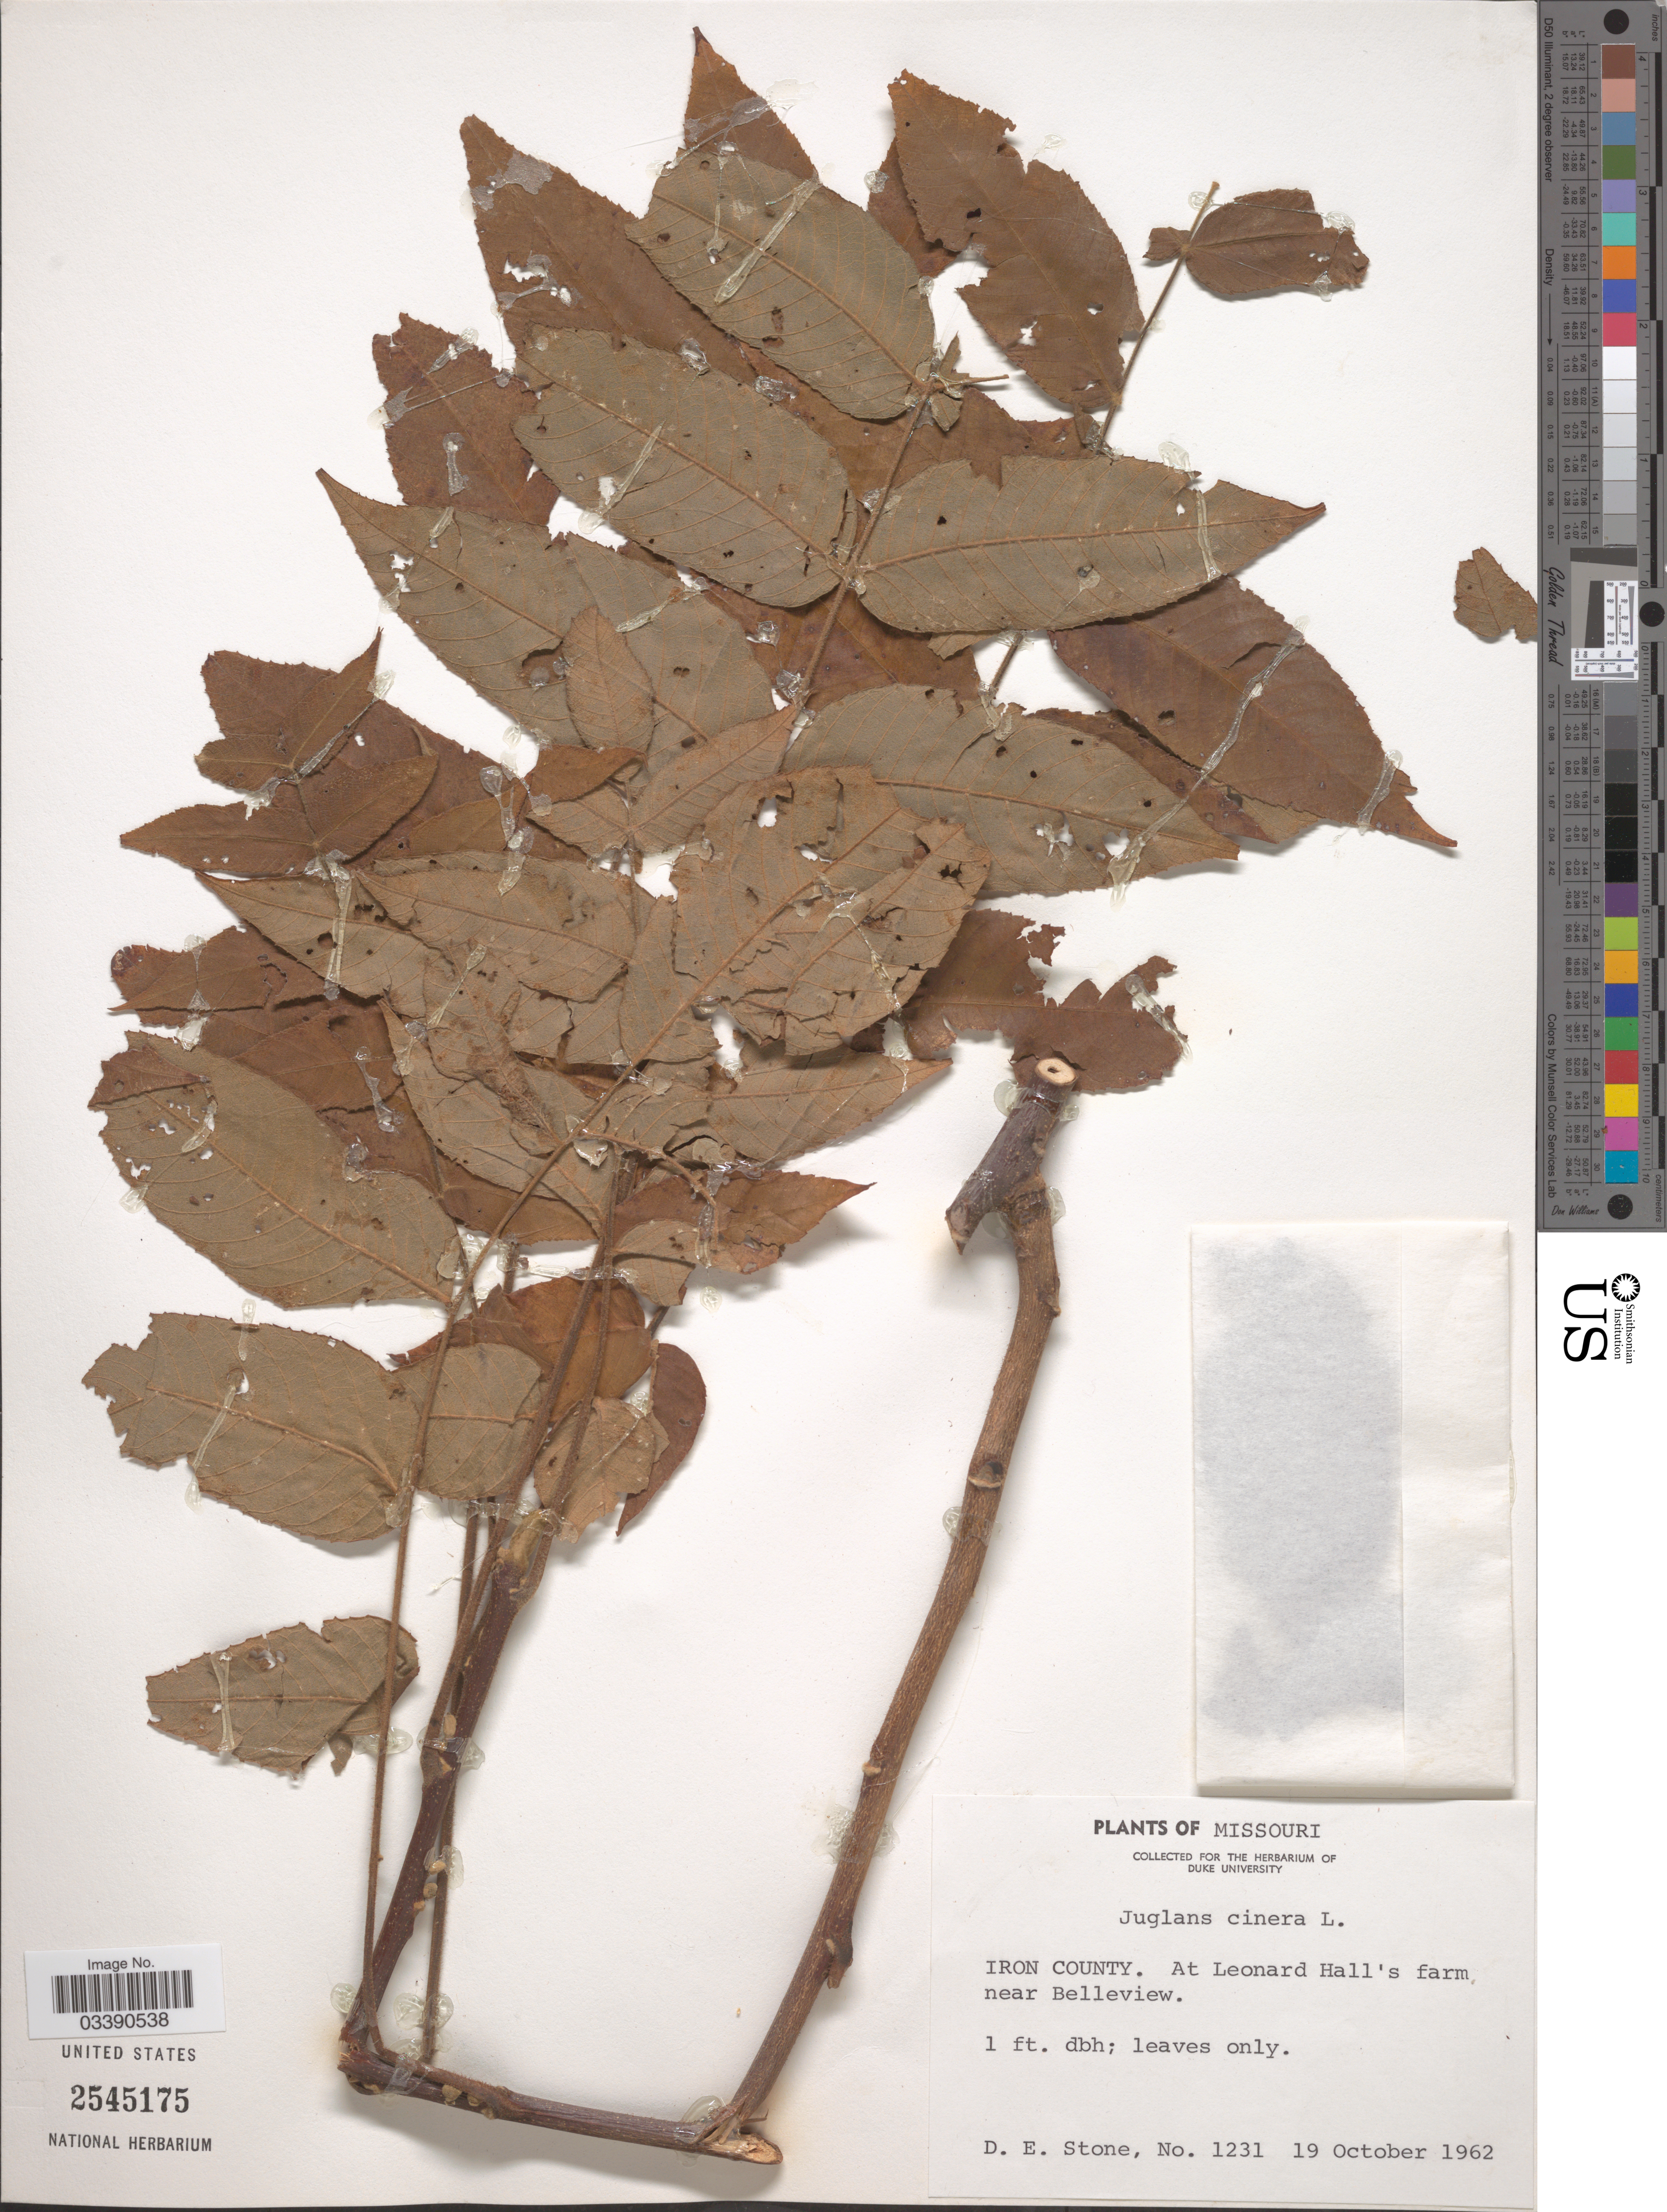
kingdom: Plantae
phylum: Tracheophyta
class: Magnoliopsida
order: Fagales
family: Juglandaceae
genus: Juglans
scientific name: Juglans cinerea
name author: L.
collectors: D. E. Stone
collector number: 1231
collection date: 1962-10-19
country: United States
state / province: Missouri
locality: Iron County. At Leonard Hall's farm, near Belleview.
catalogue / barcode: US 2545175